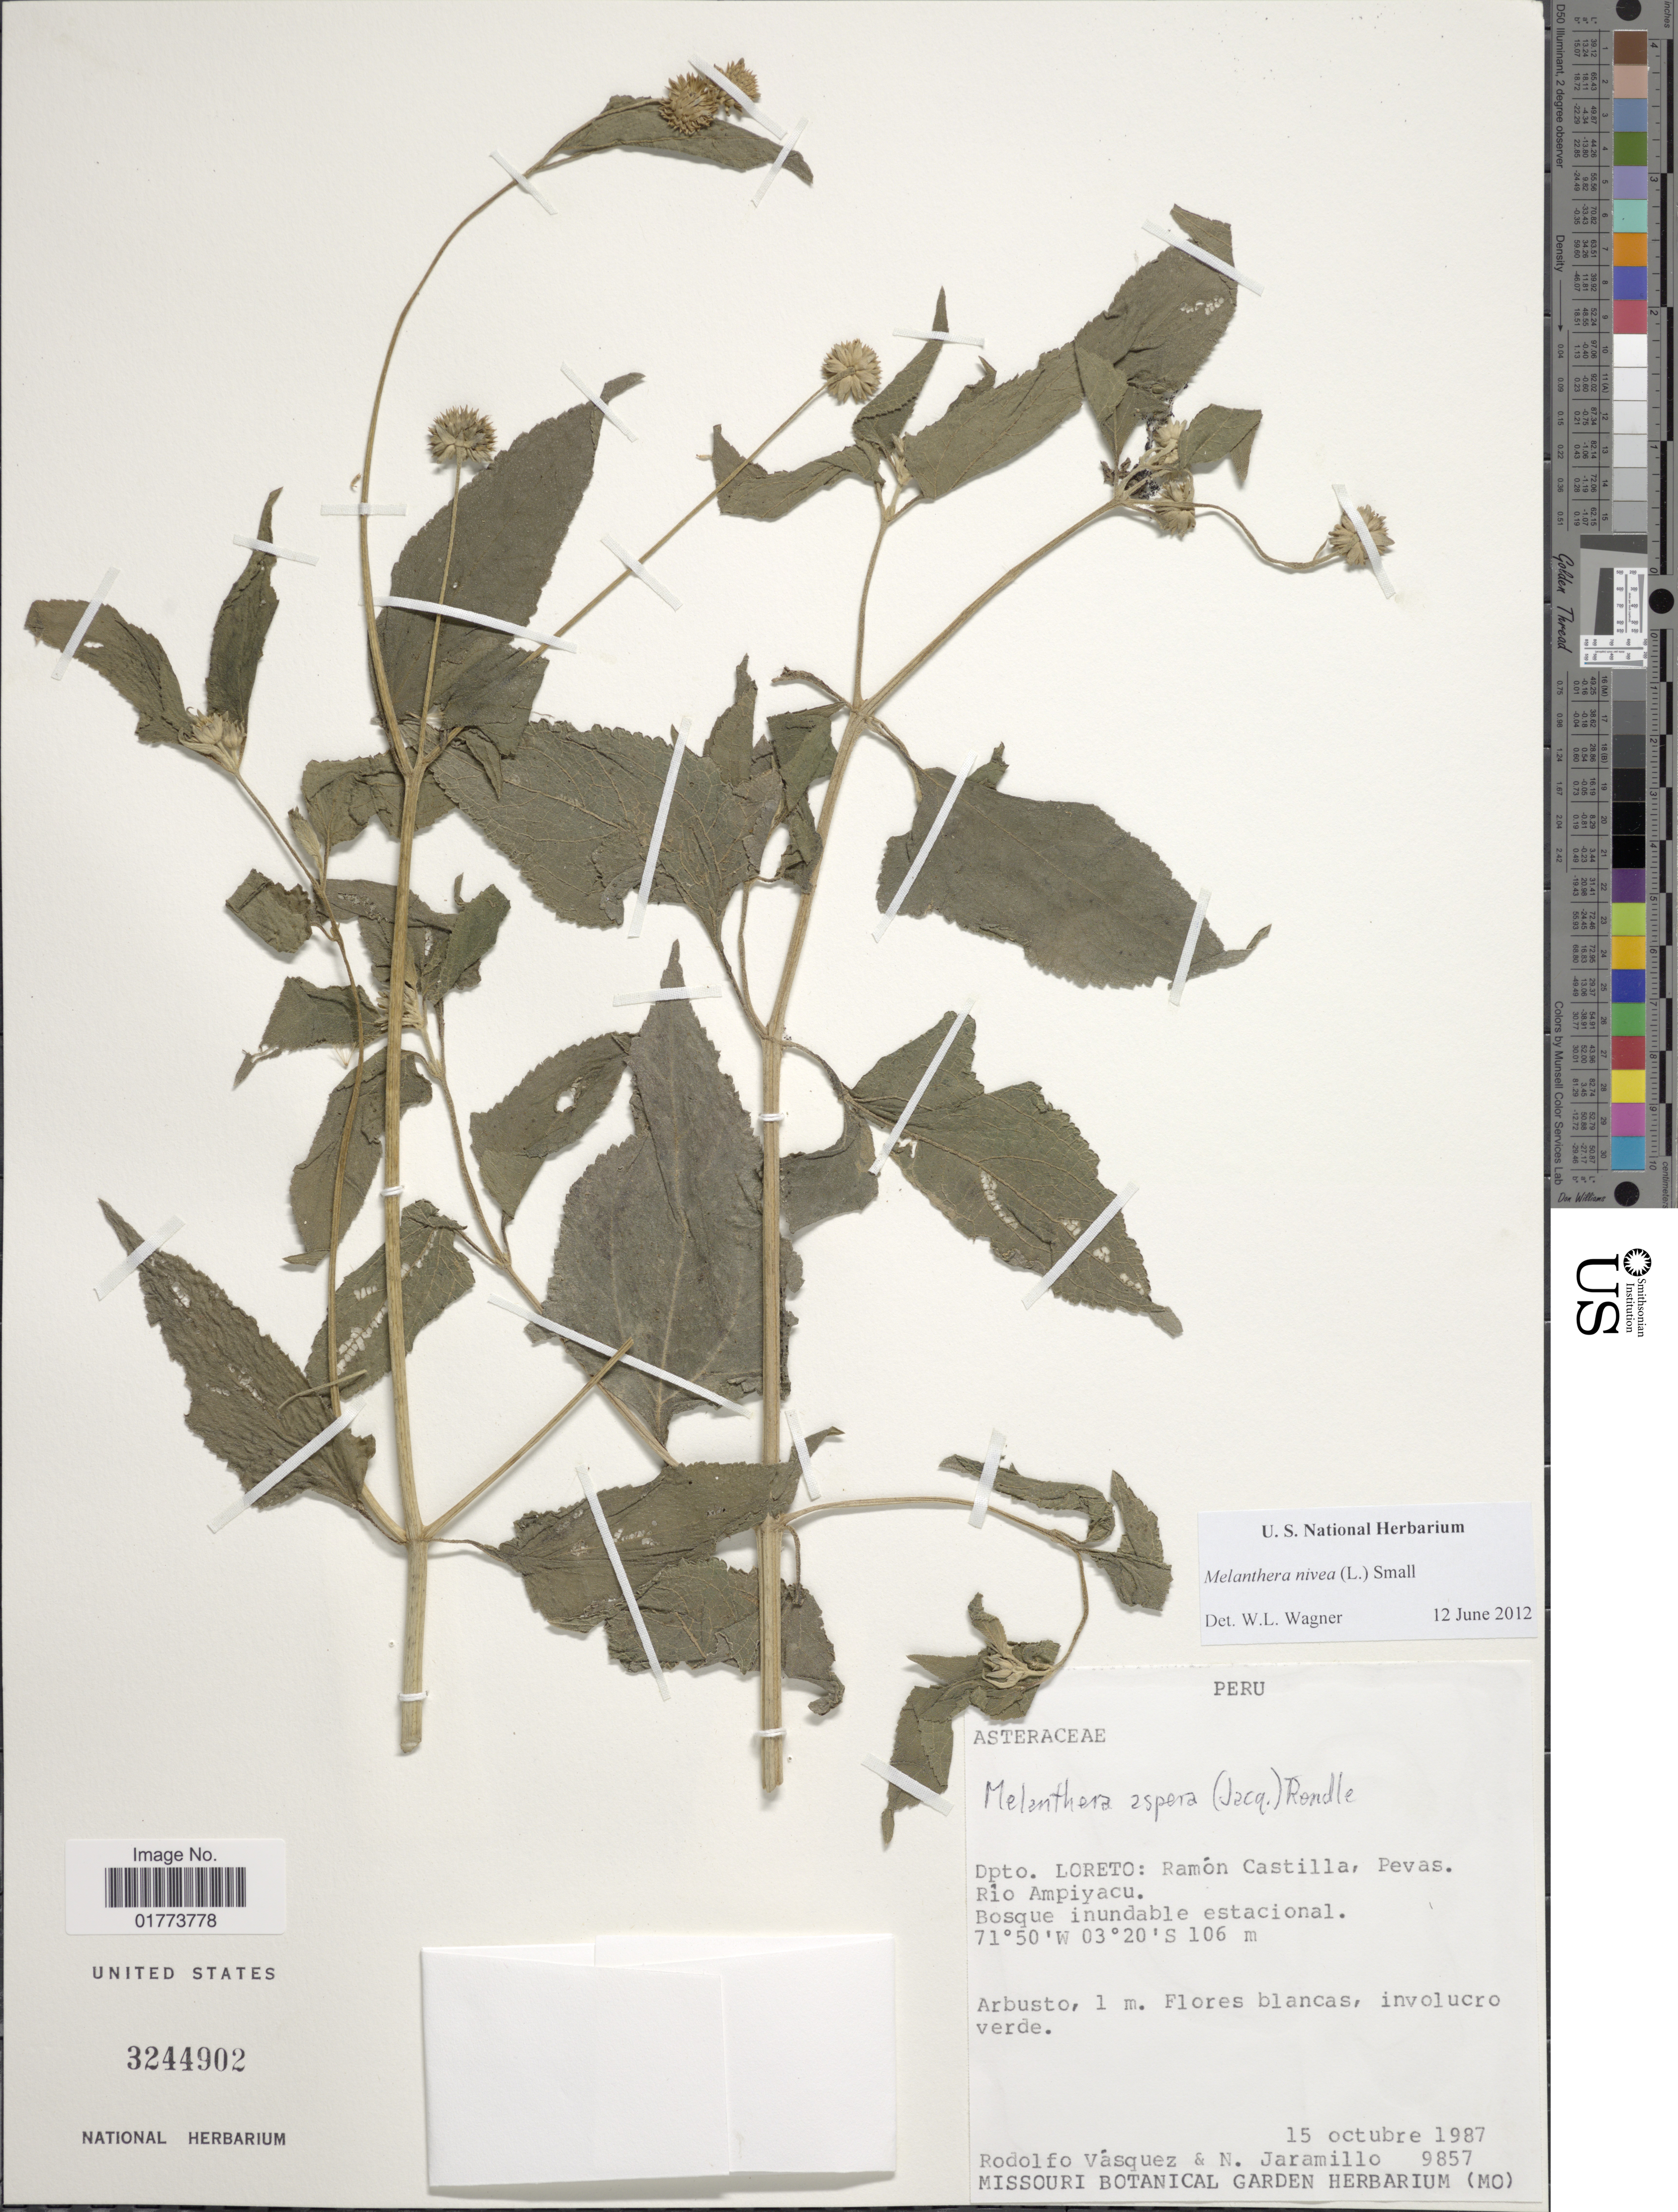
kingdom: Plantae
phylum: Tracheophyta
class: Magnoliopsida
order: Asterales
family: Asteraceae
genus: Melanthera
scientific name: Melanthera nivea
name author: (L.) Small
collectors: R. Vásquez & N. Jaramillo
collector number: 9857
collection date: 1987-10-15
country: Peru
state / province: Loreto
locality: Dpto. Loreto: Ramon Castilla, Pevas. Rio Ampiyacu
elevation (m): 106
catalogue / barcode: US 3244902